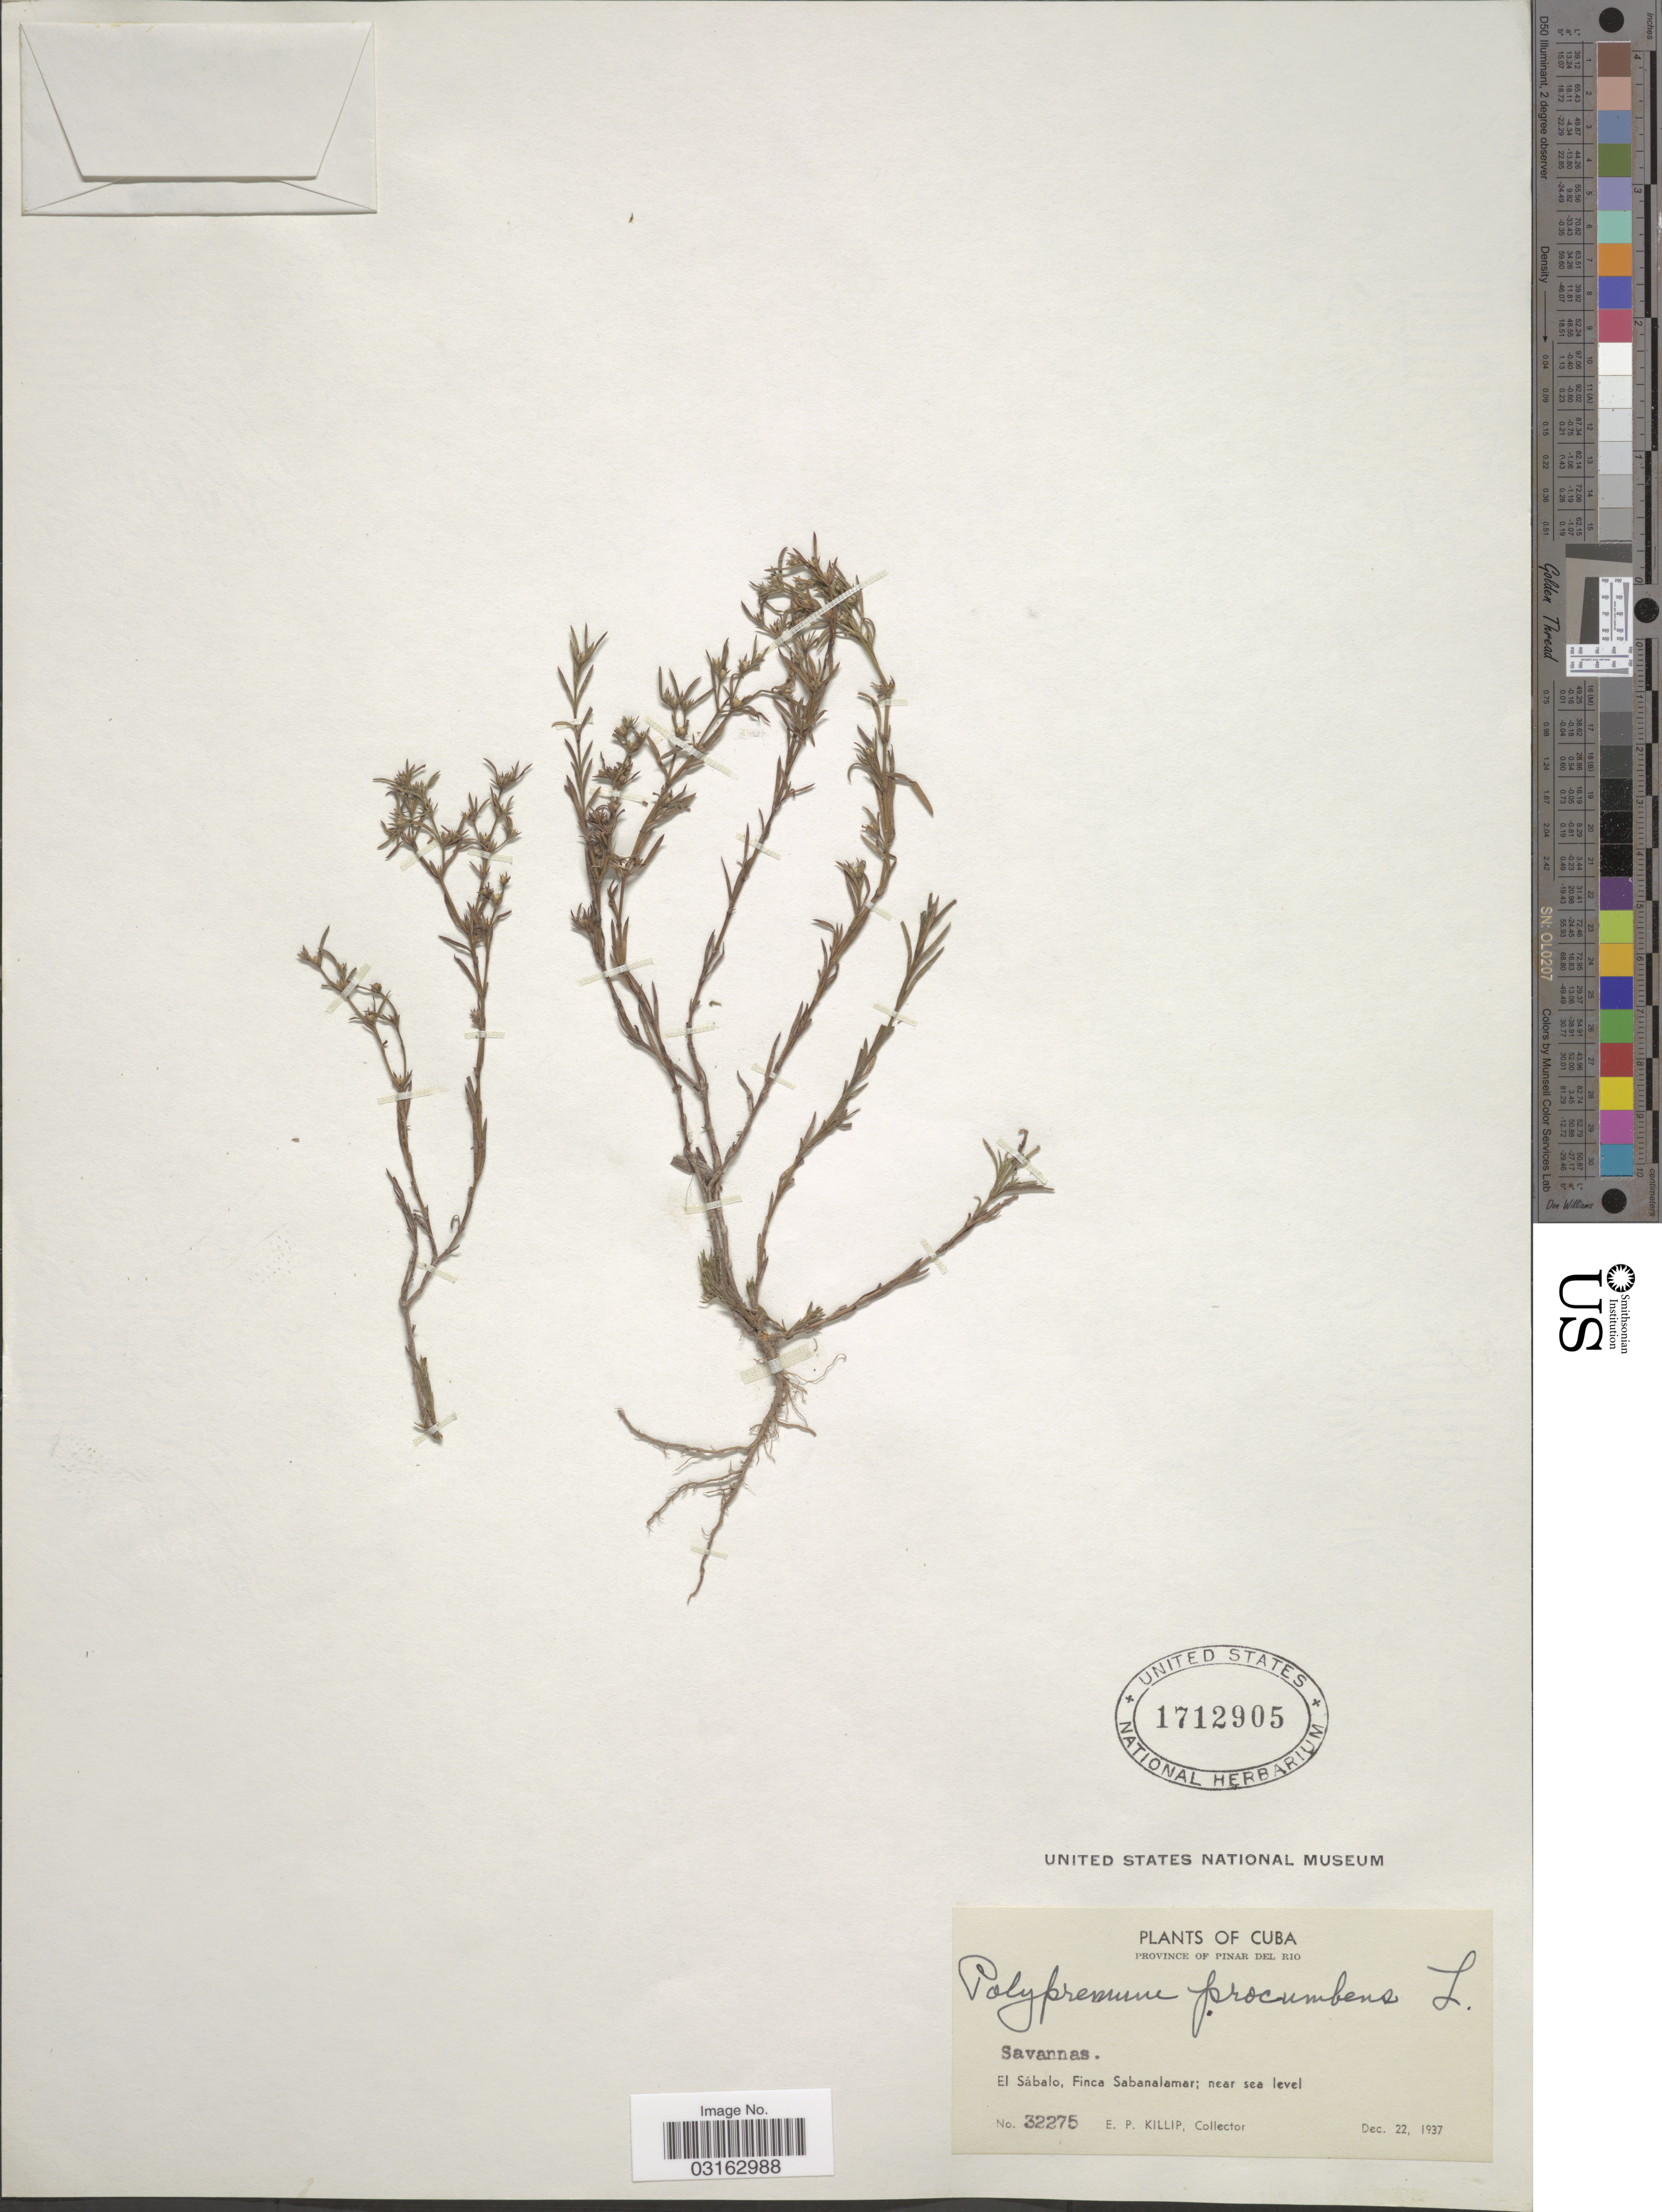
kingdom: Plantae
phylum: Tracheophyta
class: Magnoliopsida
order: Lamiales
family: Tetrachondraceae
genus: Polypremum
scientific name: Polypremum procumbens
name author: L.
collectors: E. P. Killip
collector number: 32275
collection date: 1937-12-22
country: Cuba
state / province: Pinar del Río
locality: El Sábalo, Finca Sabanalamar.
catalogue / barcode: US 1712905